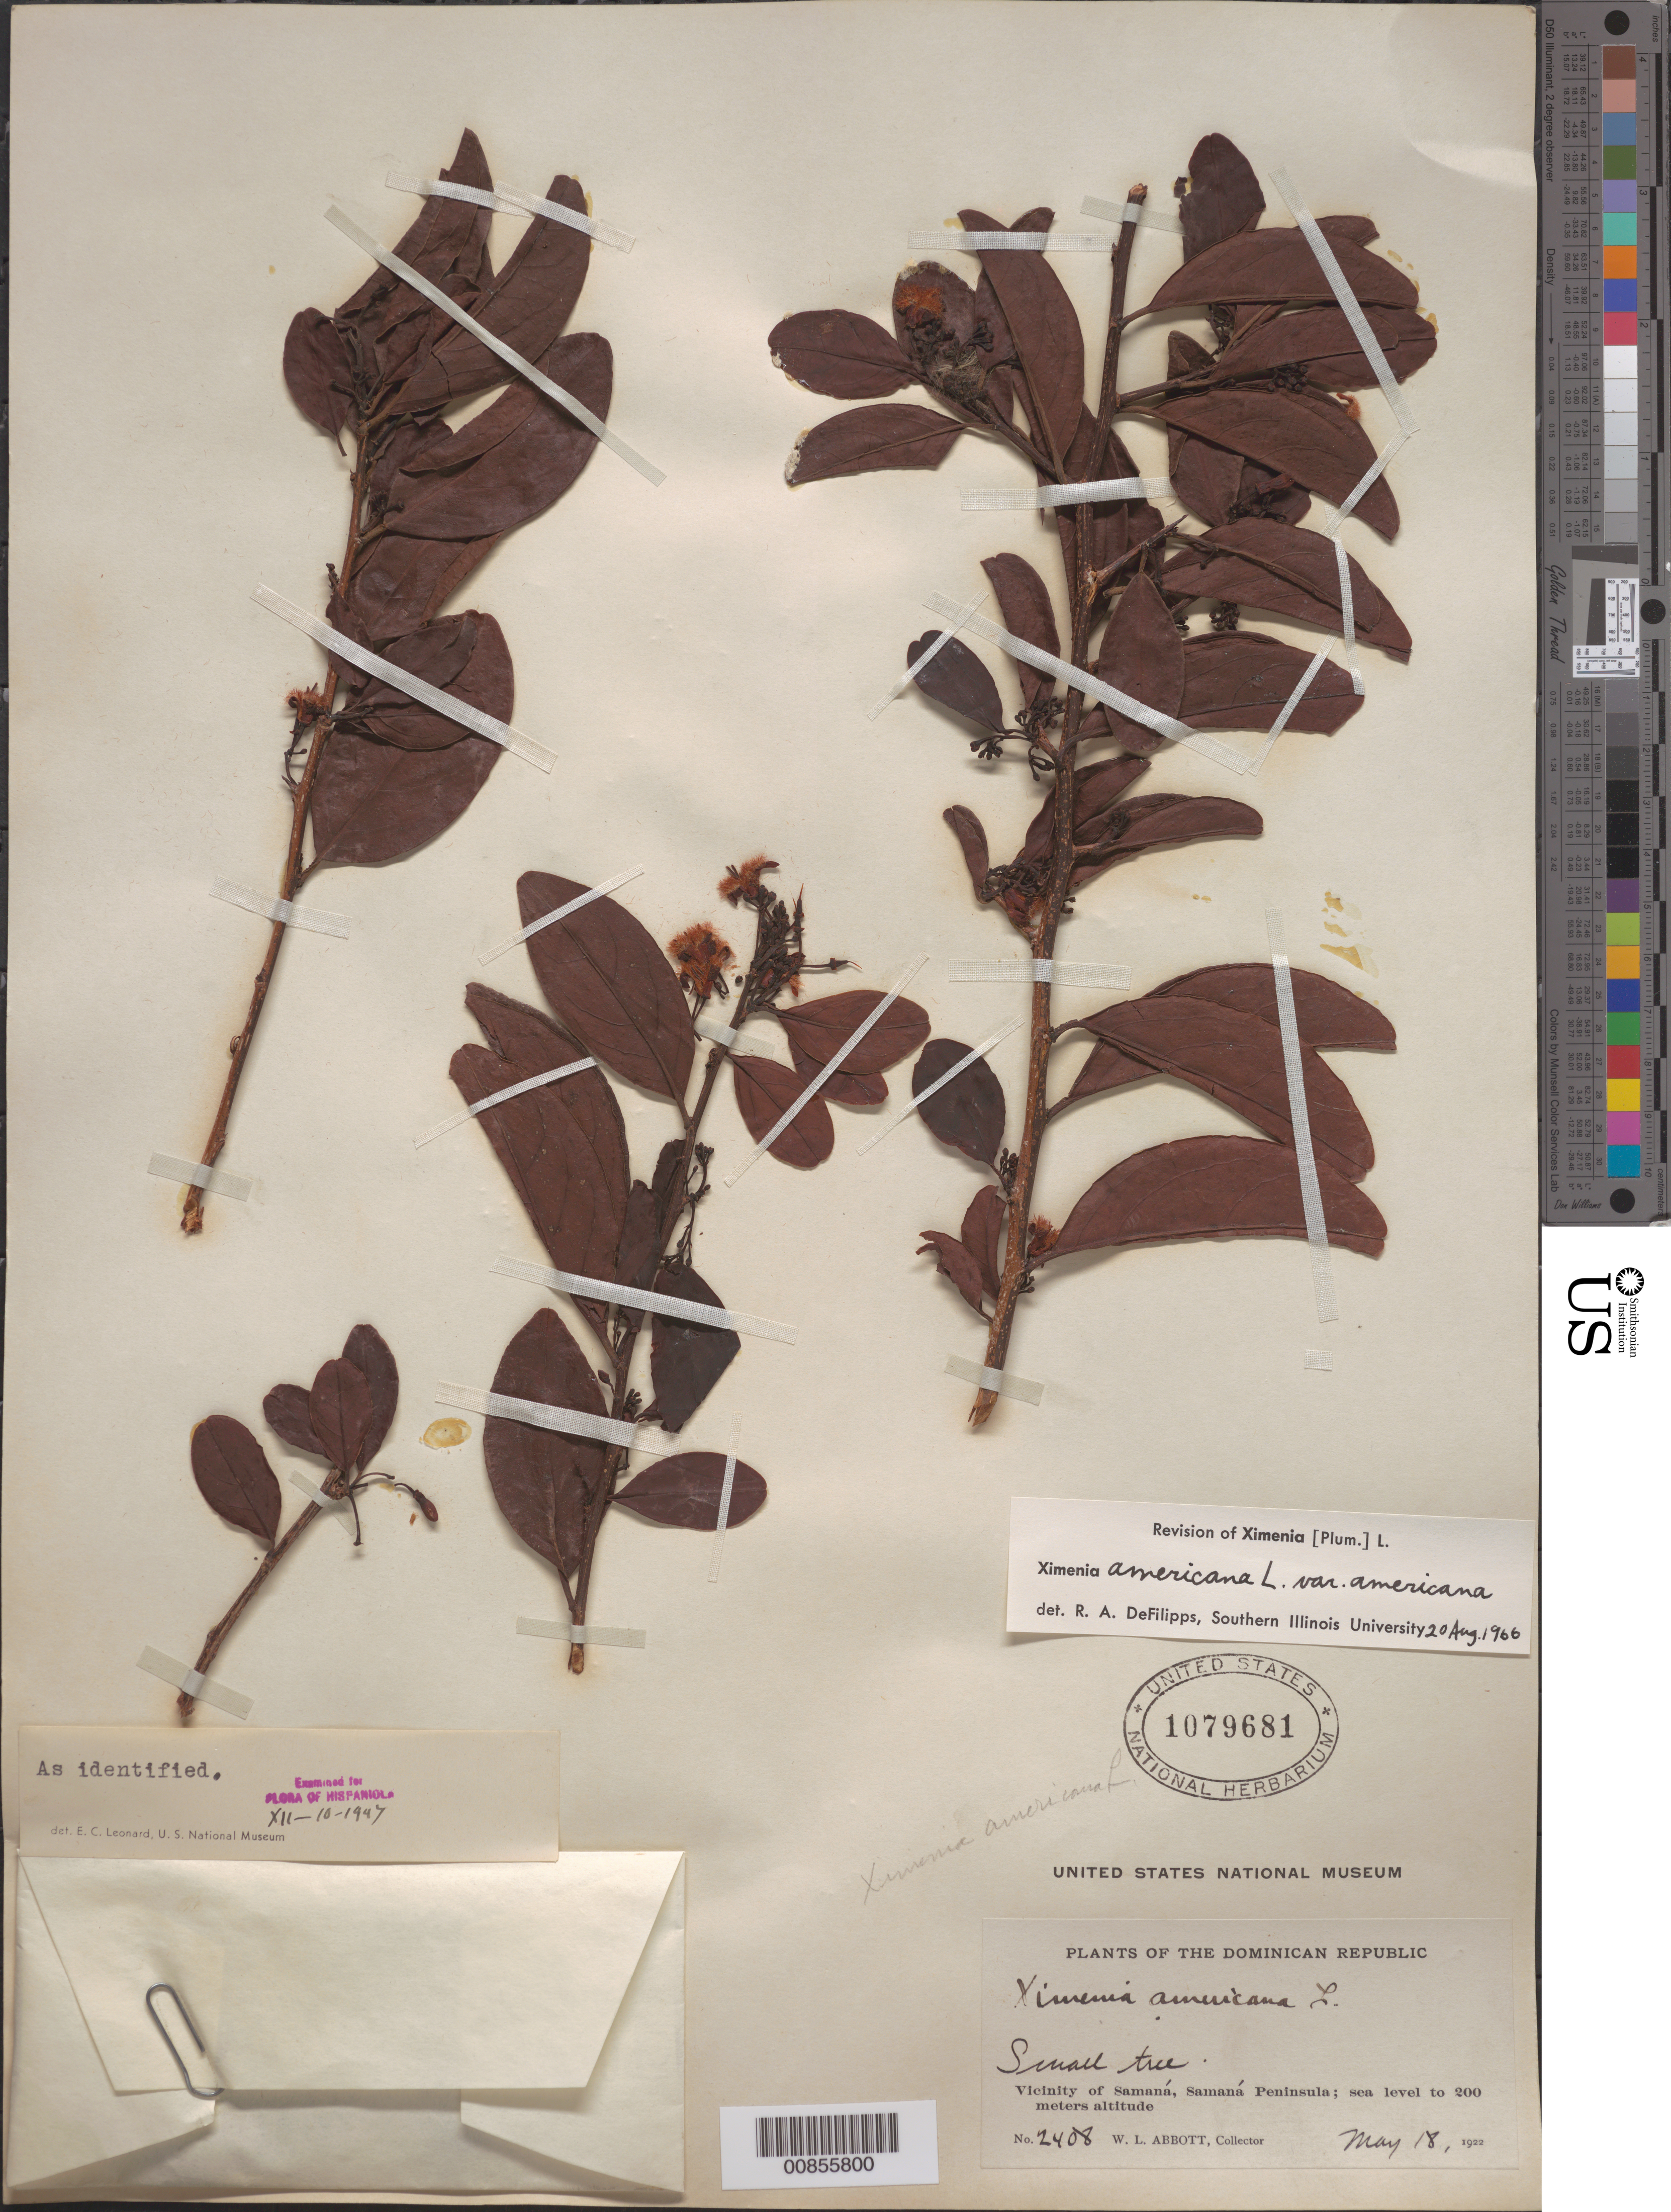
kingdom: Plantae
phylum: Tracheophyta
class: Magnoliopsida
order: Santalales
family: Ximeniaceae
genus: Ximenia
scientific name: Ximenia americana var. americana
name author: L.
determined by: DeFilipps, R. A.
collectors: W. L. Abbott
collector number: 2408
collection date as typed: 18 May 1922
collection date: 1922-05-18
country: Dominican Republic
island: Hispaniola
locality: Vicinity of Samaná, Samaná Península.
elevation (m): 0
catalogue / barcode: US 1079681